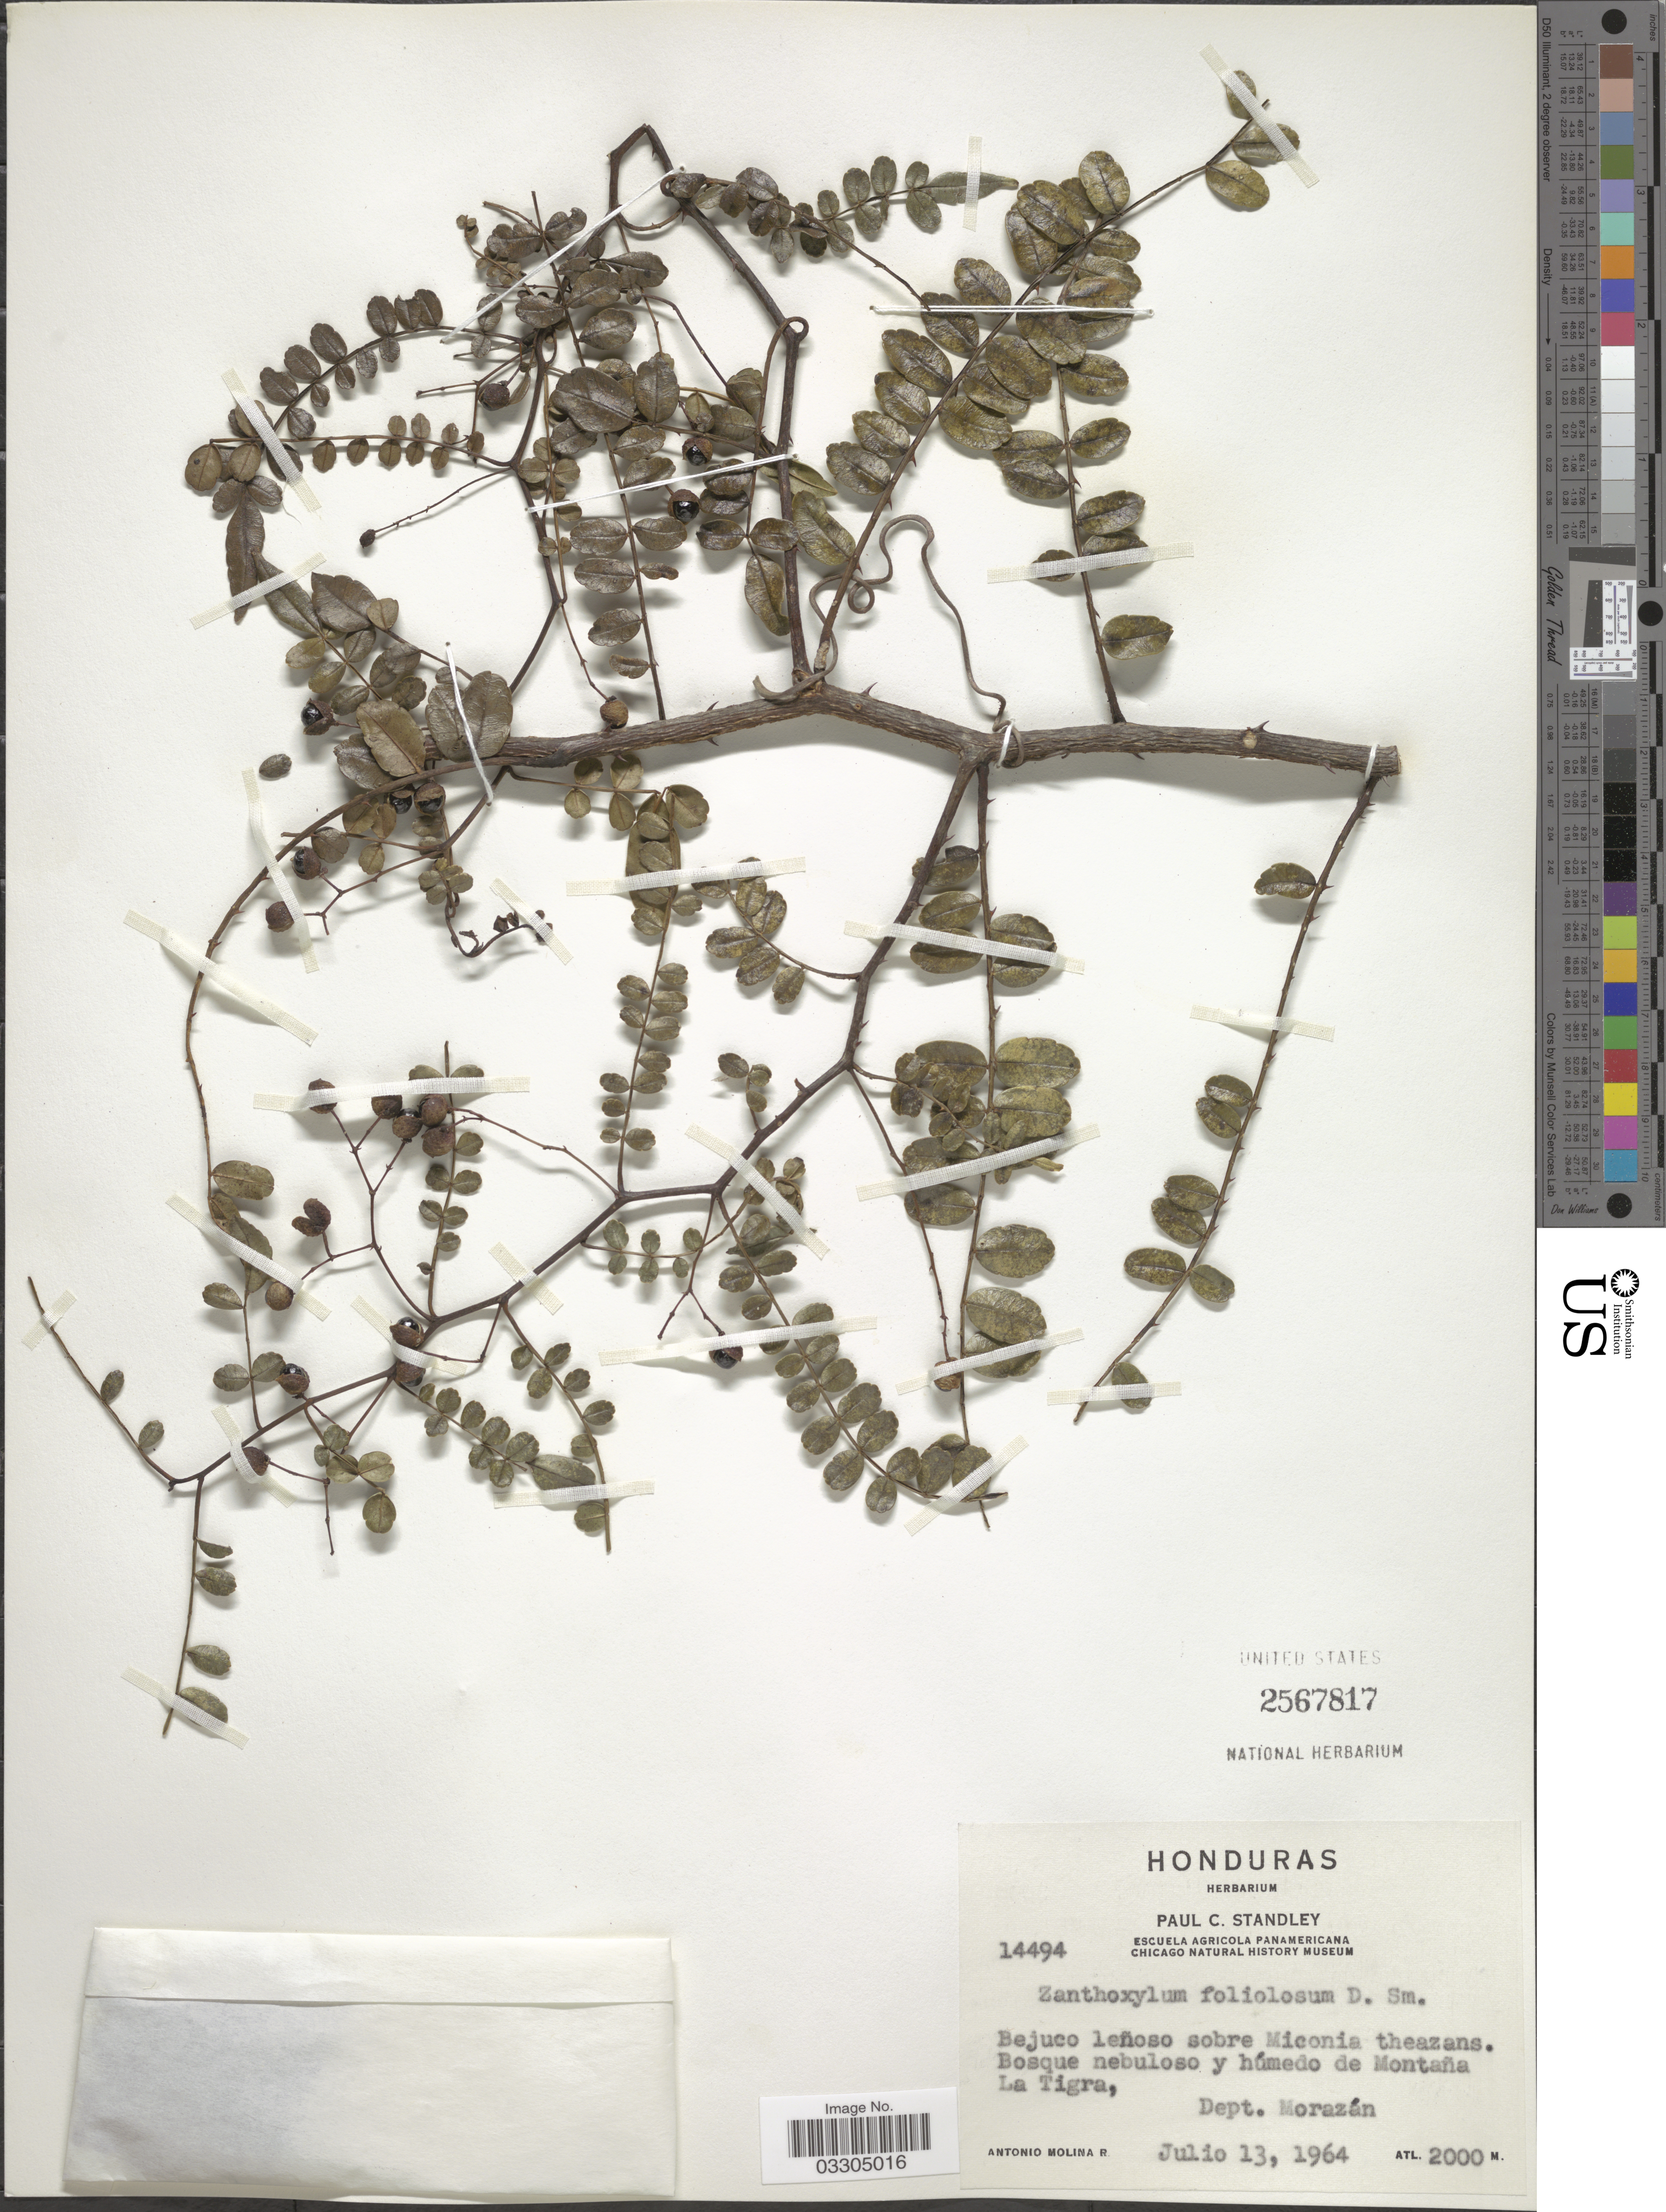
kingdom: Plantae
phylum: Tracheophyta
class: Magnoliopsida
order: Sapindales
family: Rutaceae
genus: Zanthoxylum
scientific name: Zanthoxylum foliolosum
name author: Donn. Sm.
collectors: A. Molina R.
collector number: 14494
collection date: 1964-07-13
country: Honduras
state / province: Fco. Morazán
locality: Bosque nebuloso y húmedo de Montaña La Tigra, Dept. Morazán.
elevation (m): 2000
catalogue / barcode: US 2567817